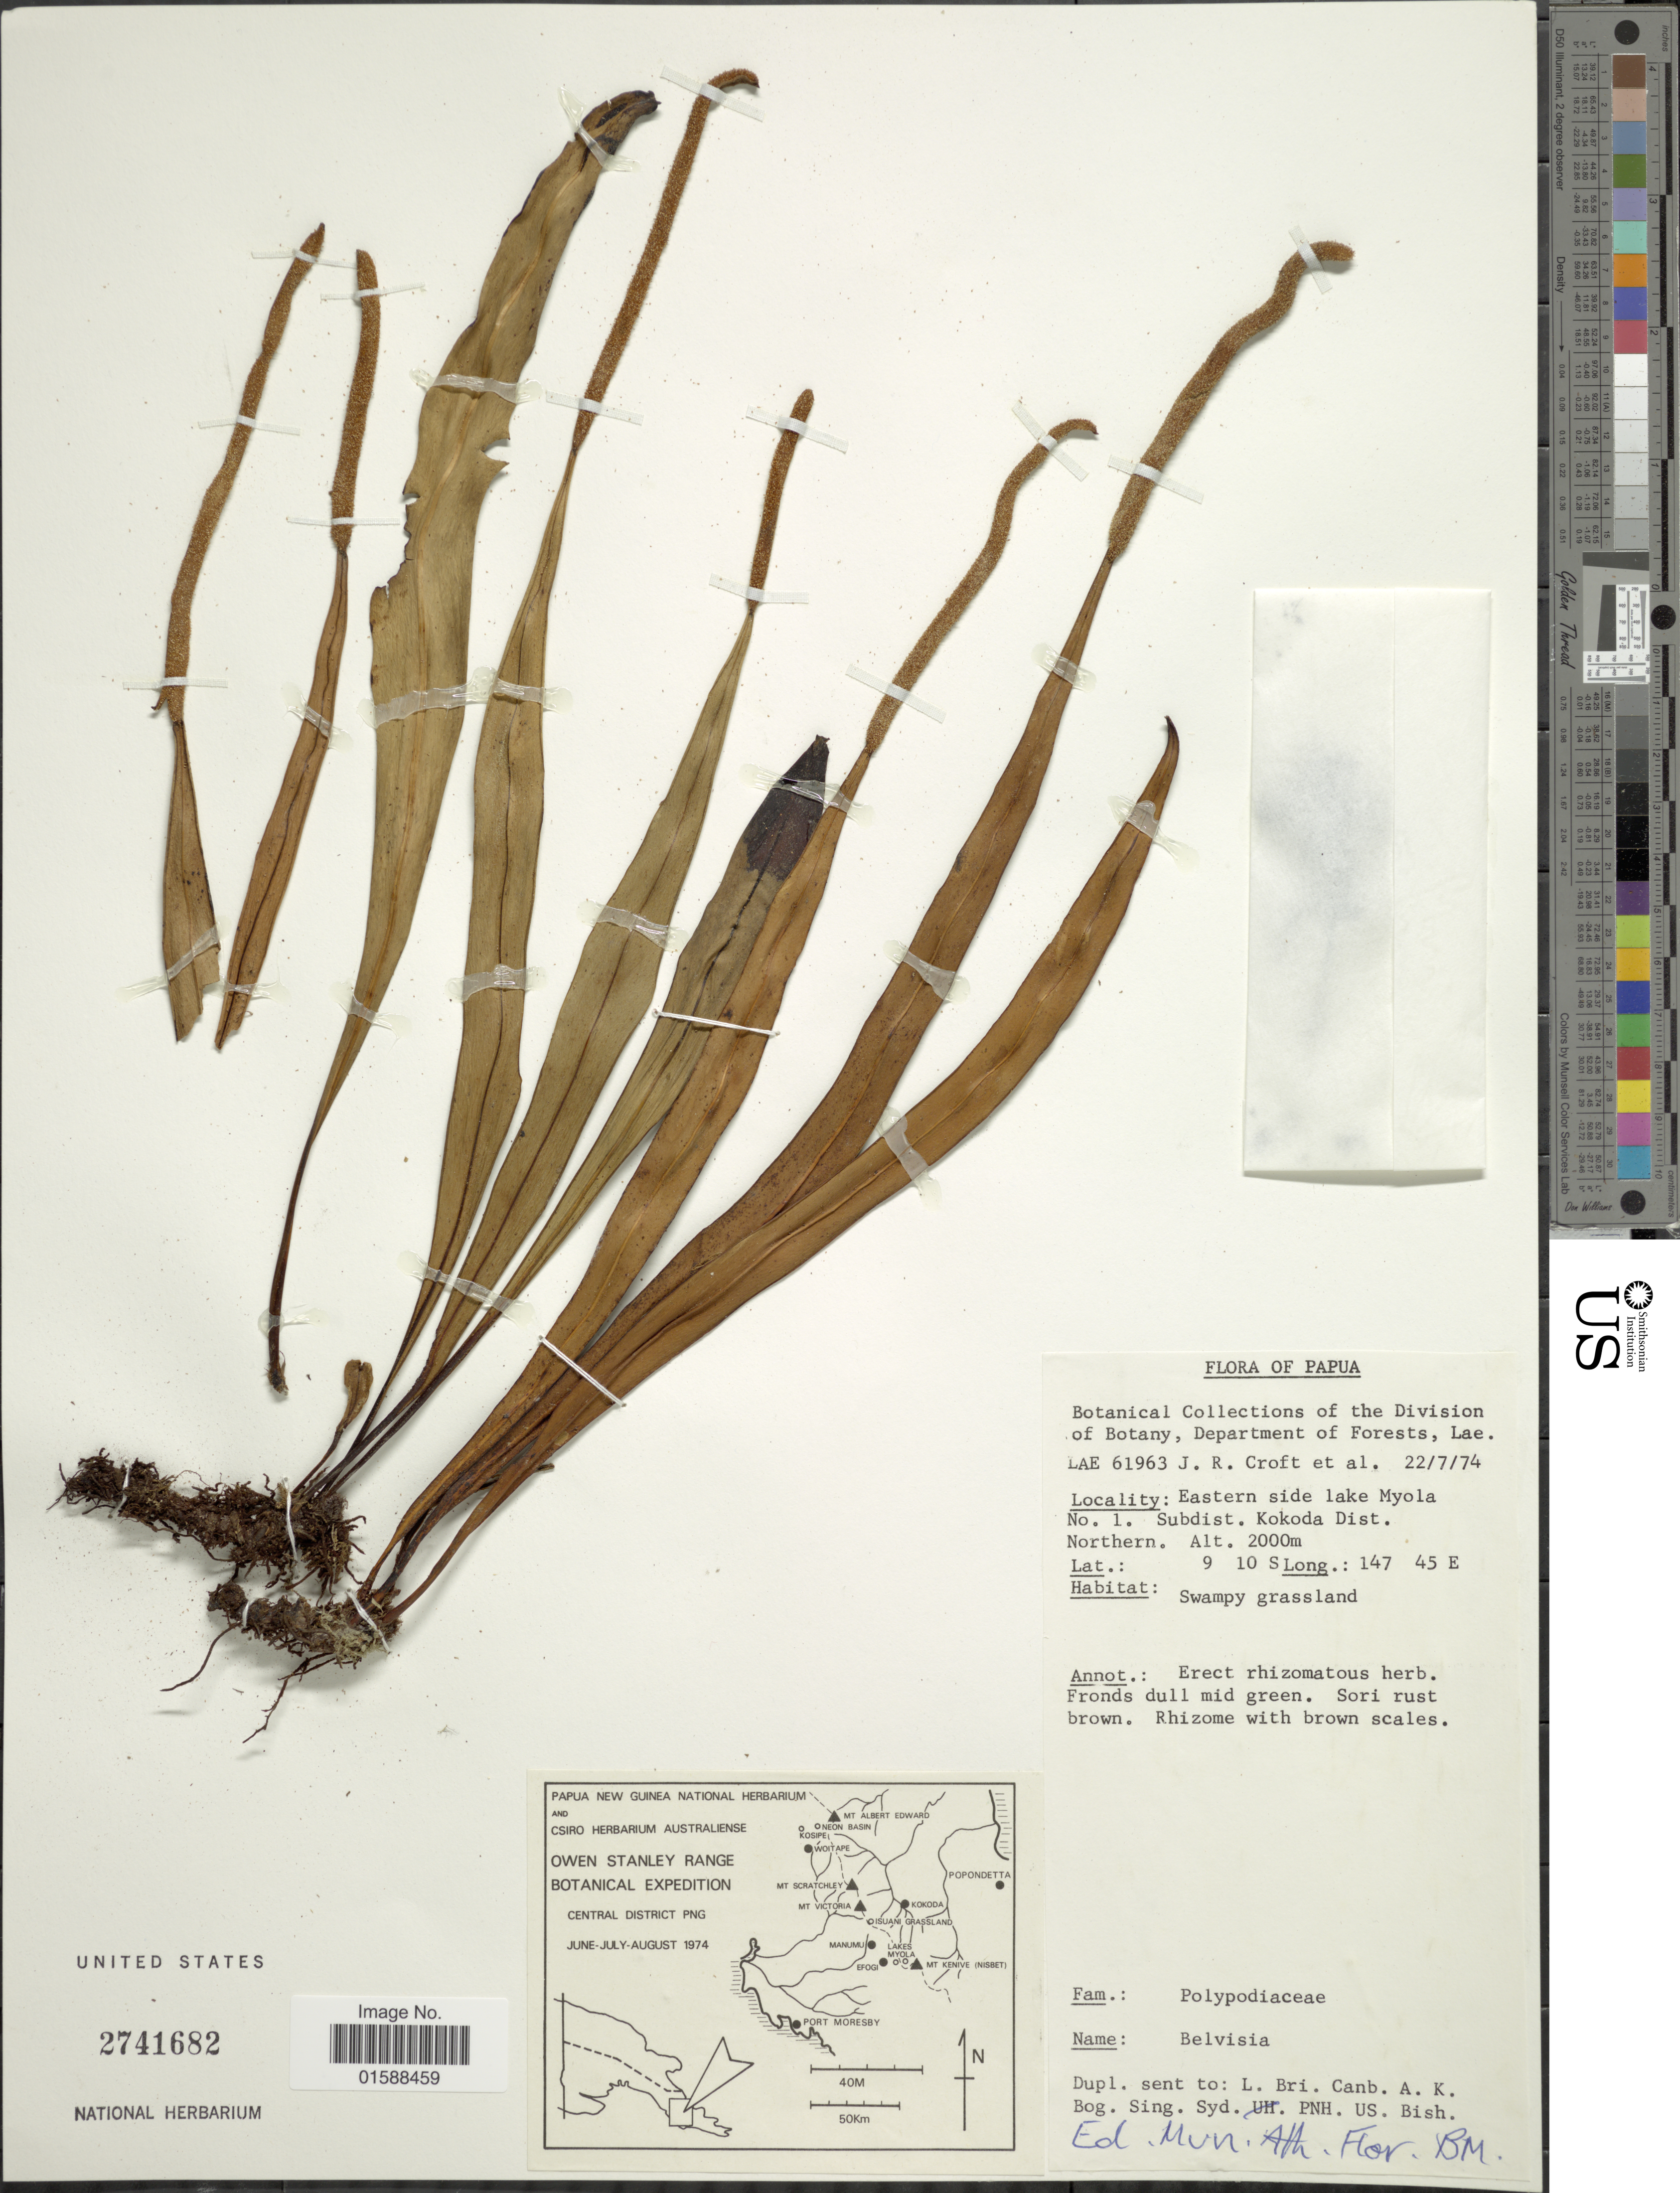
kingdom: Plantae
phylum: Tracheophyta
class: Polypodiopsida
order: Polypodiales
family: Polypodiaceae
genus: Lepisorus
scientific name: Lepisorus sp.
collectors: J. R. Croft & et al.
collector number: LAE 61963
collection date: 1974-07-22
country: Papua New Guinea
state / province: Northern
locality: Papua. Eastern side lake Myola No. 1. Subdist. Kokoda Dist. Northern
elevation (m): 2000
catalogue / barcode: US 2741682